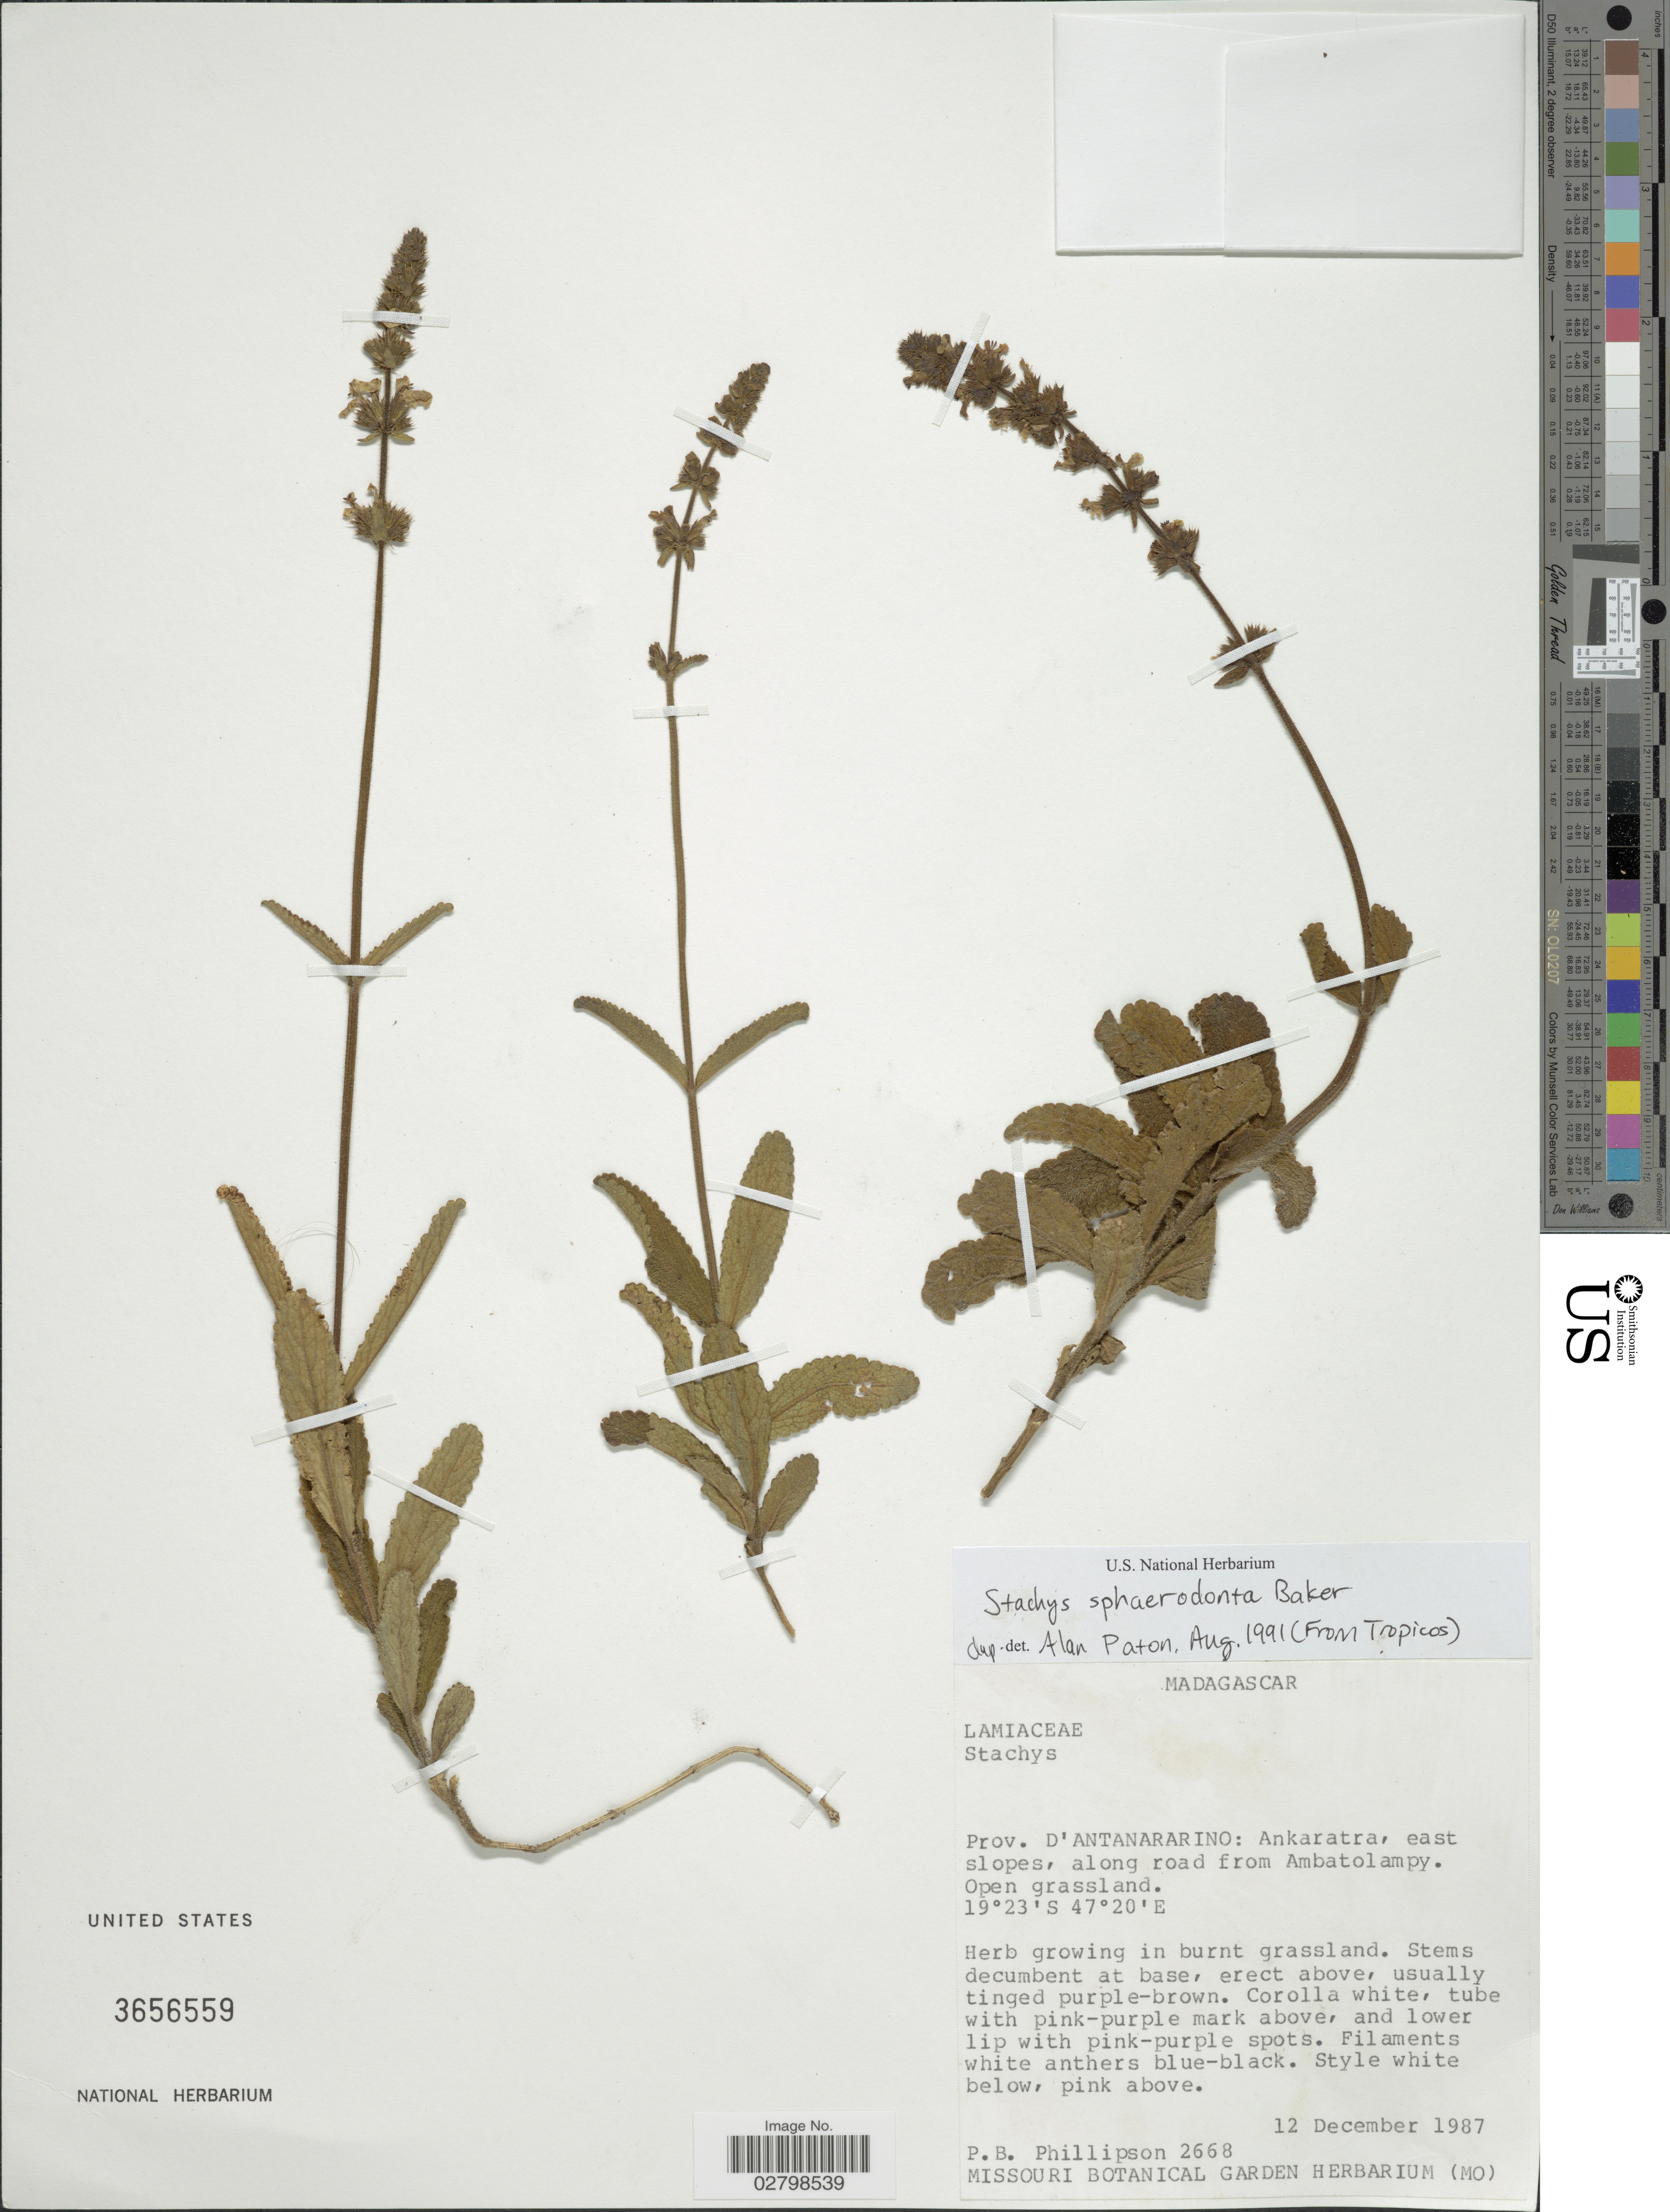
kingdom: Plantae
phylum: Tracheophyta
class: Magnoliopsida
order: Lamiales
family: Lamiaceae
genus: Stachys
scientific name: Stachys sphaerodonta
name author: Baker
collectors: P. B. Phillipson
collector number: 2668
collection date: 1987-12-12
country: Madagascar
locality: Prov. d'Antanarararino: Ankaratra, east slopes, along road from Ambatolampy.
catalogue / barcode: US 3656559